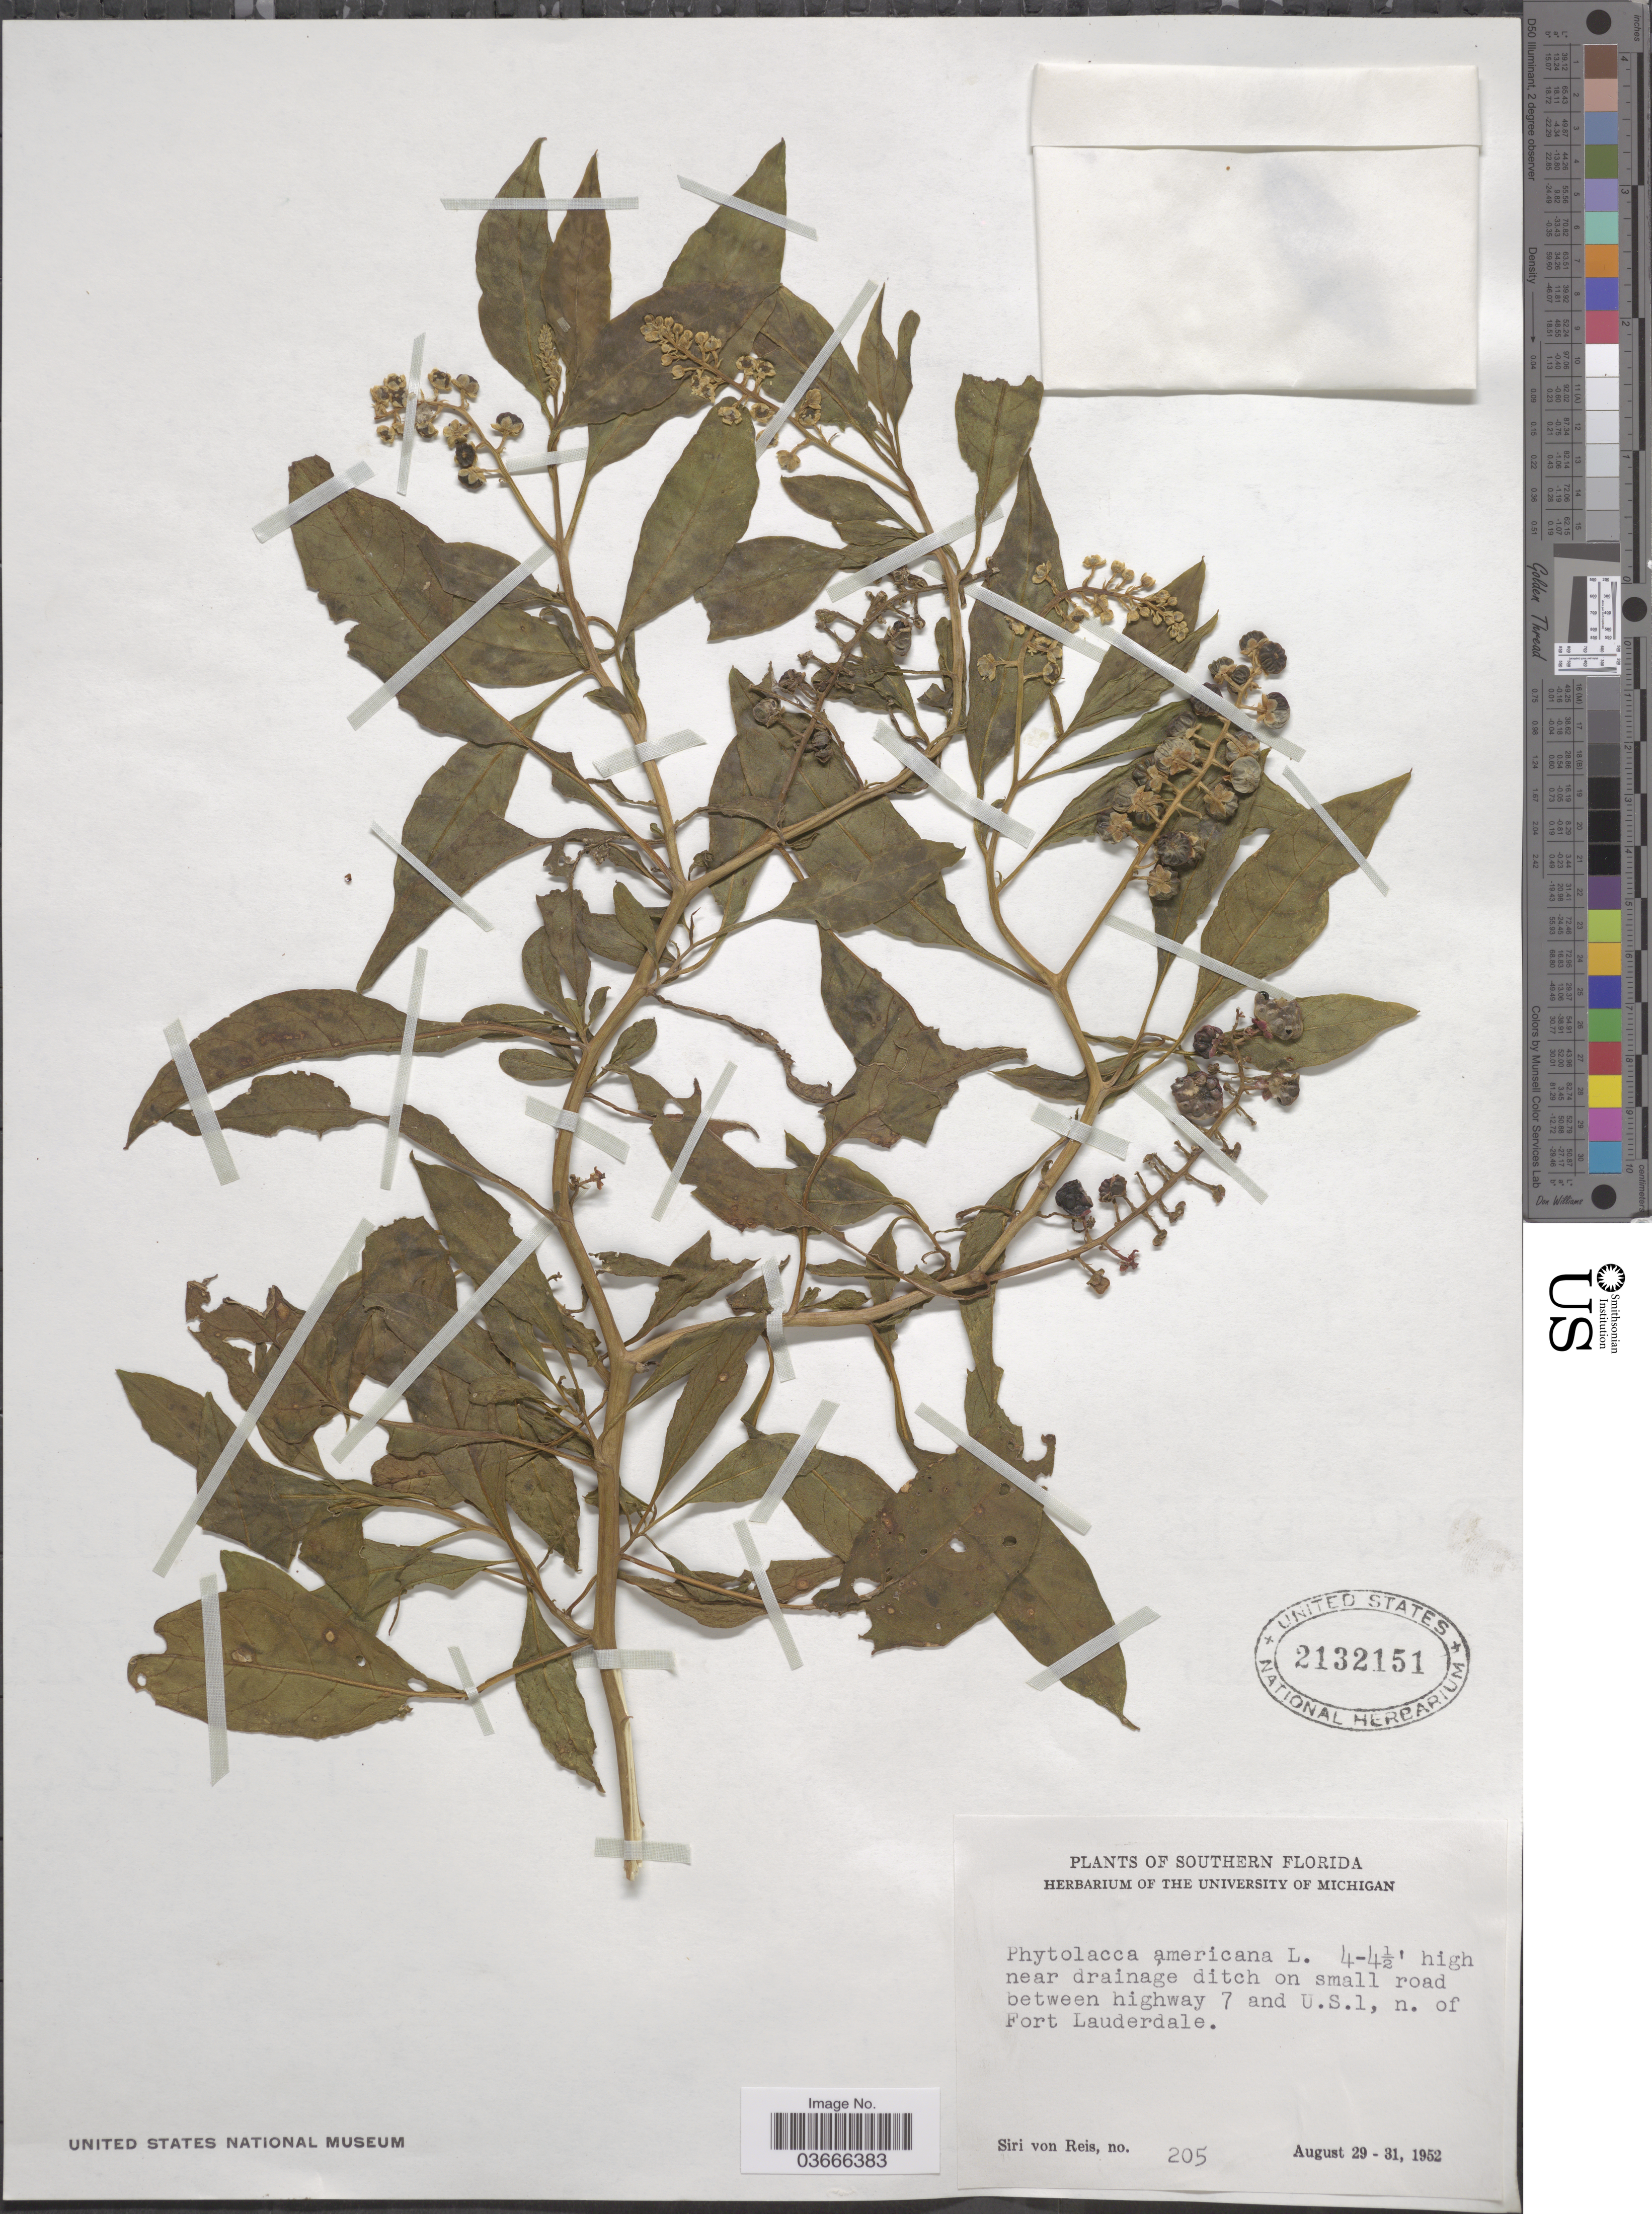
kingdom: Plantae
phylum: Tracheophyta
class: Magnoliopsida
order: Caryophyllales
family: Phytolaccaceae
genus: Phytolacca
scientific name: Phytolacca americana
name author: L.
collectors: S. von Reis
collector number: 205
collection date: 1952-08-29/1952-08-31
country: United States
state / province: Florida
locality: Southern Florida. Near drainage ditch on small road between highway 7 and U.S.1, n. of Fort Lauderdale.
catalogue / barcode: US 2132151